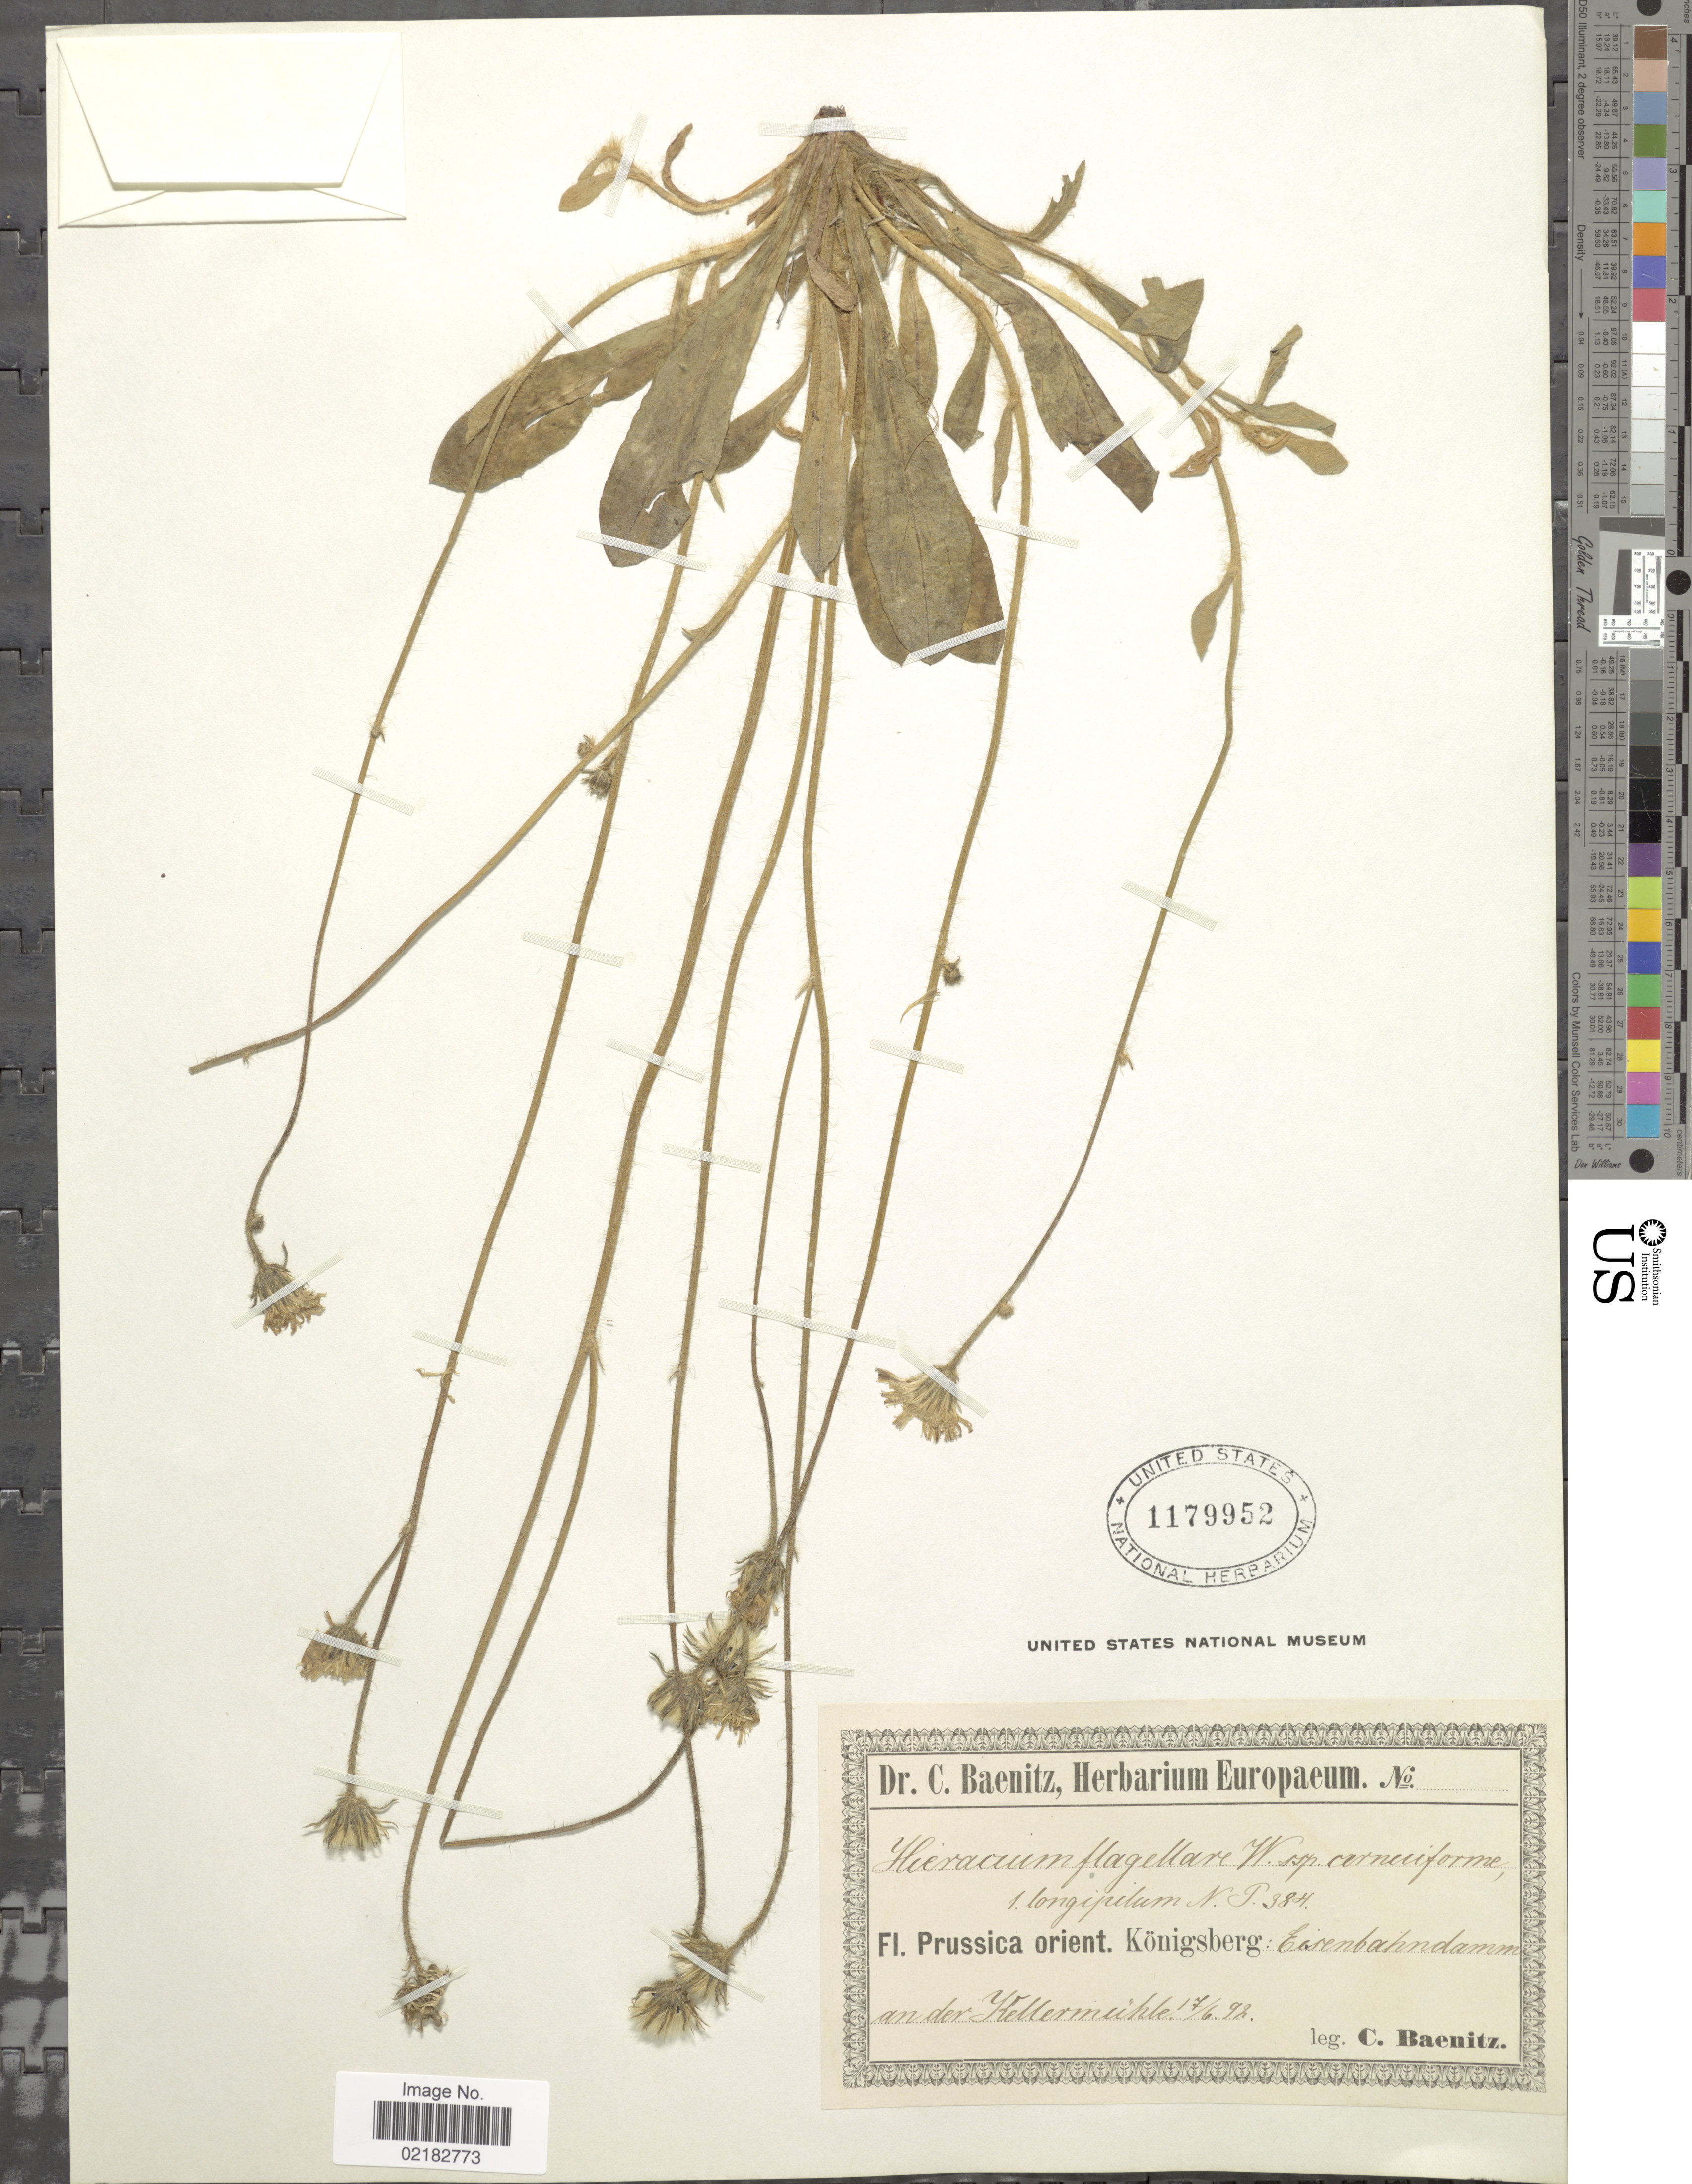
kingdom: Plantae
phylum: Tracheophyta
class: Magnoliopsida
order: Asterales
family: Asteraceae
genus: Pilosella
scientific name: Pilosella flagellaris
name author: (Willd.) Arvet-Touvet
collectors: C. G. Baenitz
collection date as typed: Transcribed d/m/y: 17/6/92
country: Germany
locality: Fl. Prussica orient. Konigsberg: Eiesnbahndamm an der Kellermuckle [interpreted]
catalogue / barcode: US 1179952